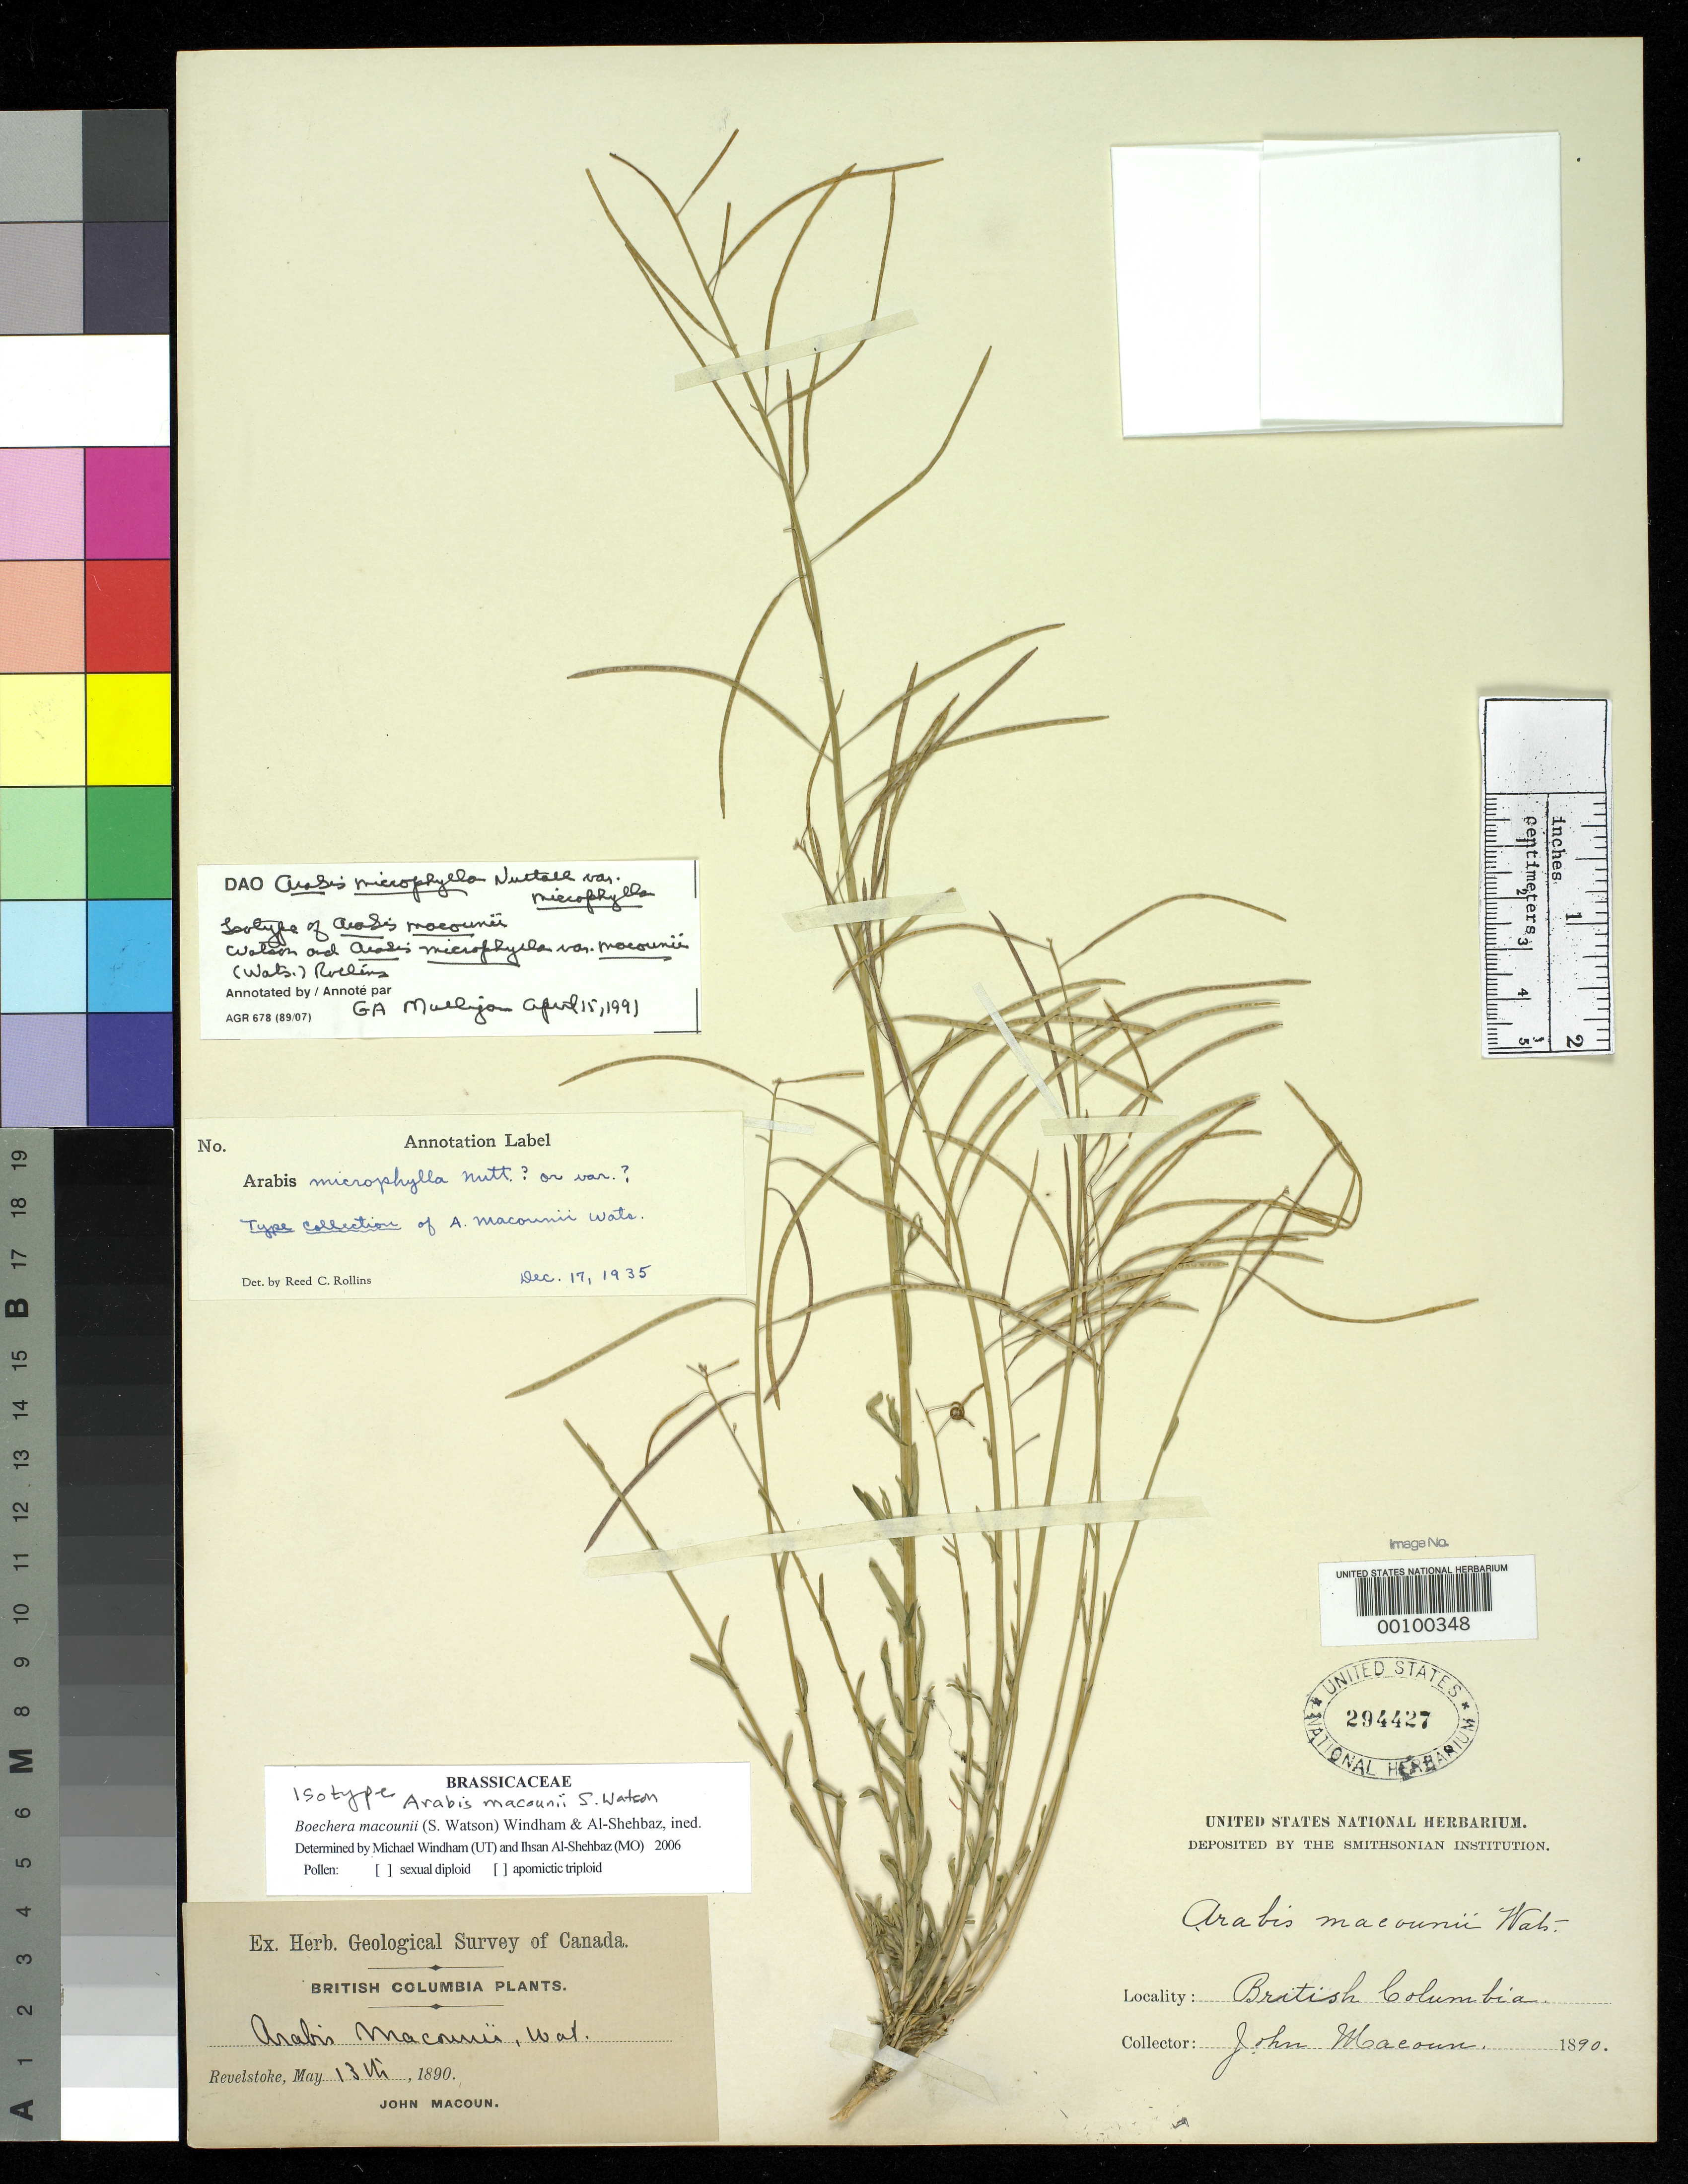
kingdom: Plantae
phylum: Tracheophyta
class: Magnoliopsida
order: Brassicales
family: Brassicaceae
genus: Arabis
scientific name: Arabis macounii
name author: S. Watson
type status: Isotype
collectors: J. Macoun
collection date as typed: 13 May 1890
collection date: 1890-05-13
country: Canada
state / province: British Columbia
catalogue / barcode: US 294427